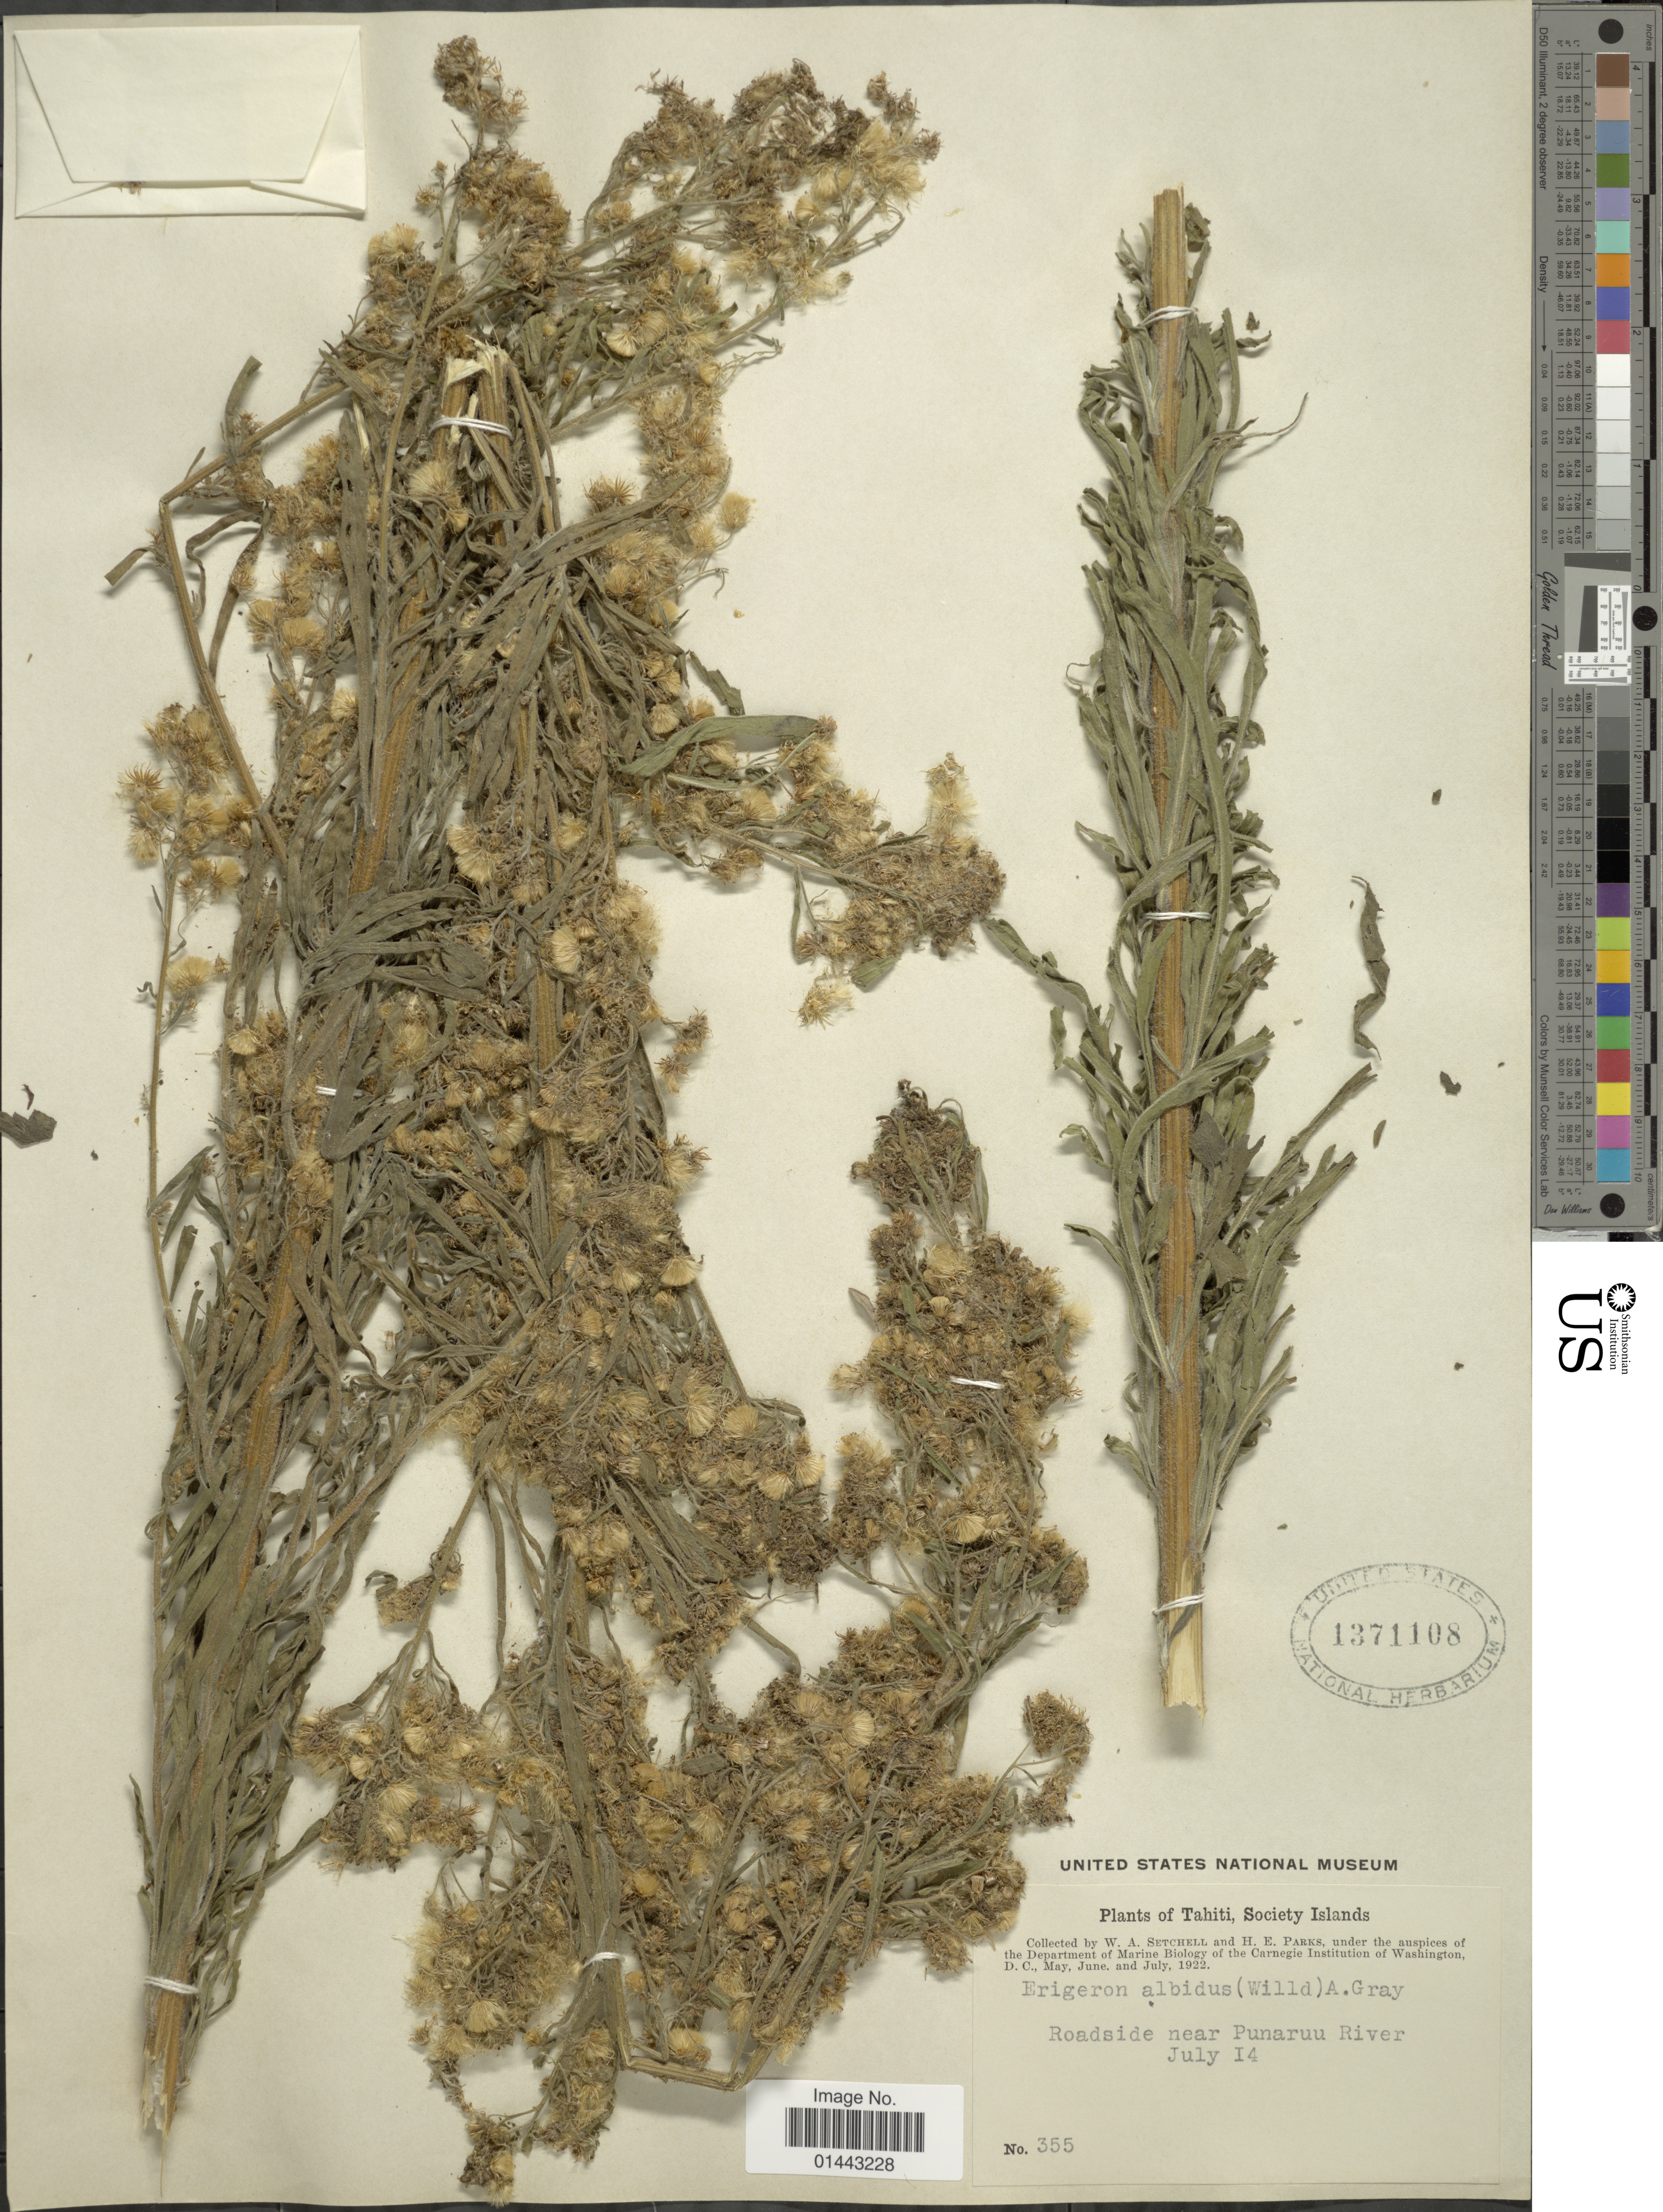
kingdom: Plantae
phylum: Tracheophyta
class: Magnoliopsida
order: Asterales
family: Asteraceae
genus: Erigeron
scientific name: Erigeron sumatrensis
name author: Retz.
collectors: W. Setchell & H. E. Parks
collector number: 355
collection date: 1922-07-14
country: French Polynesia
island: Tahiti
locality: Tahiti, Society Islands, roadside near Punaruu River.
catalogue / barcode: US 1371108